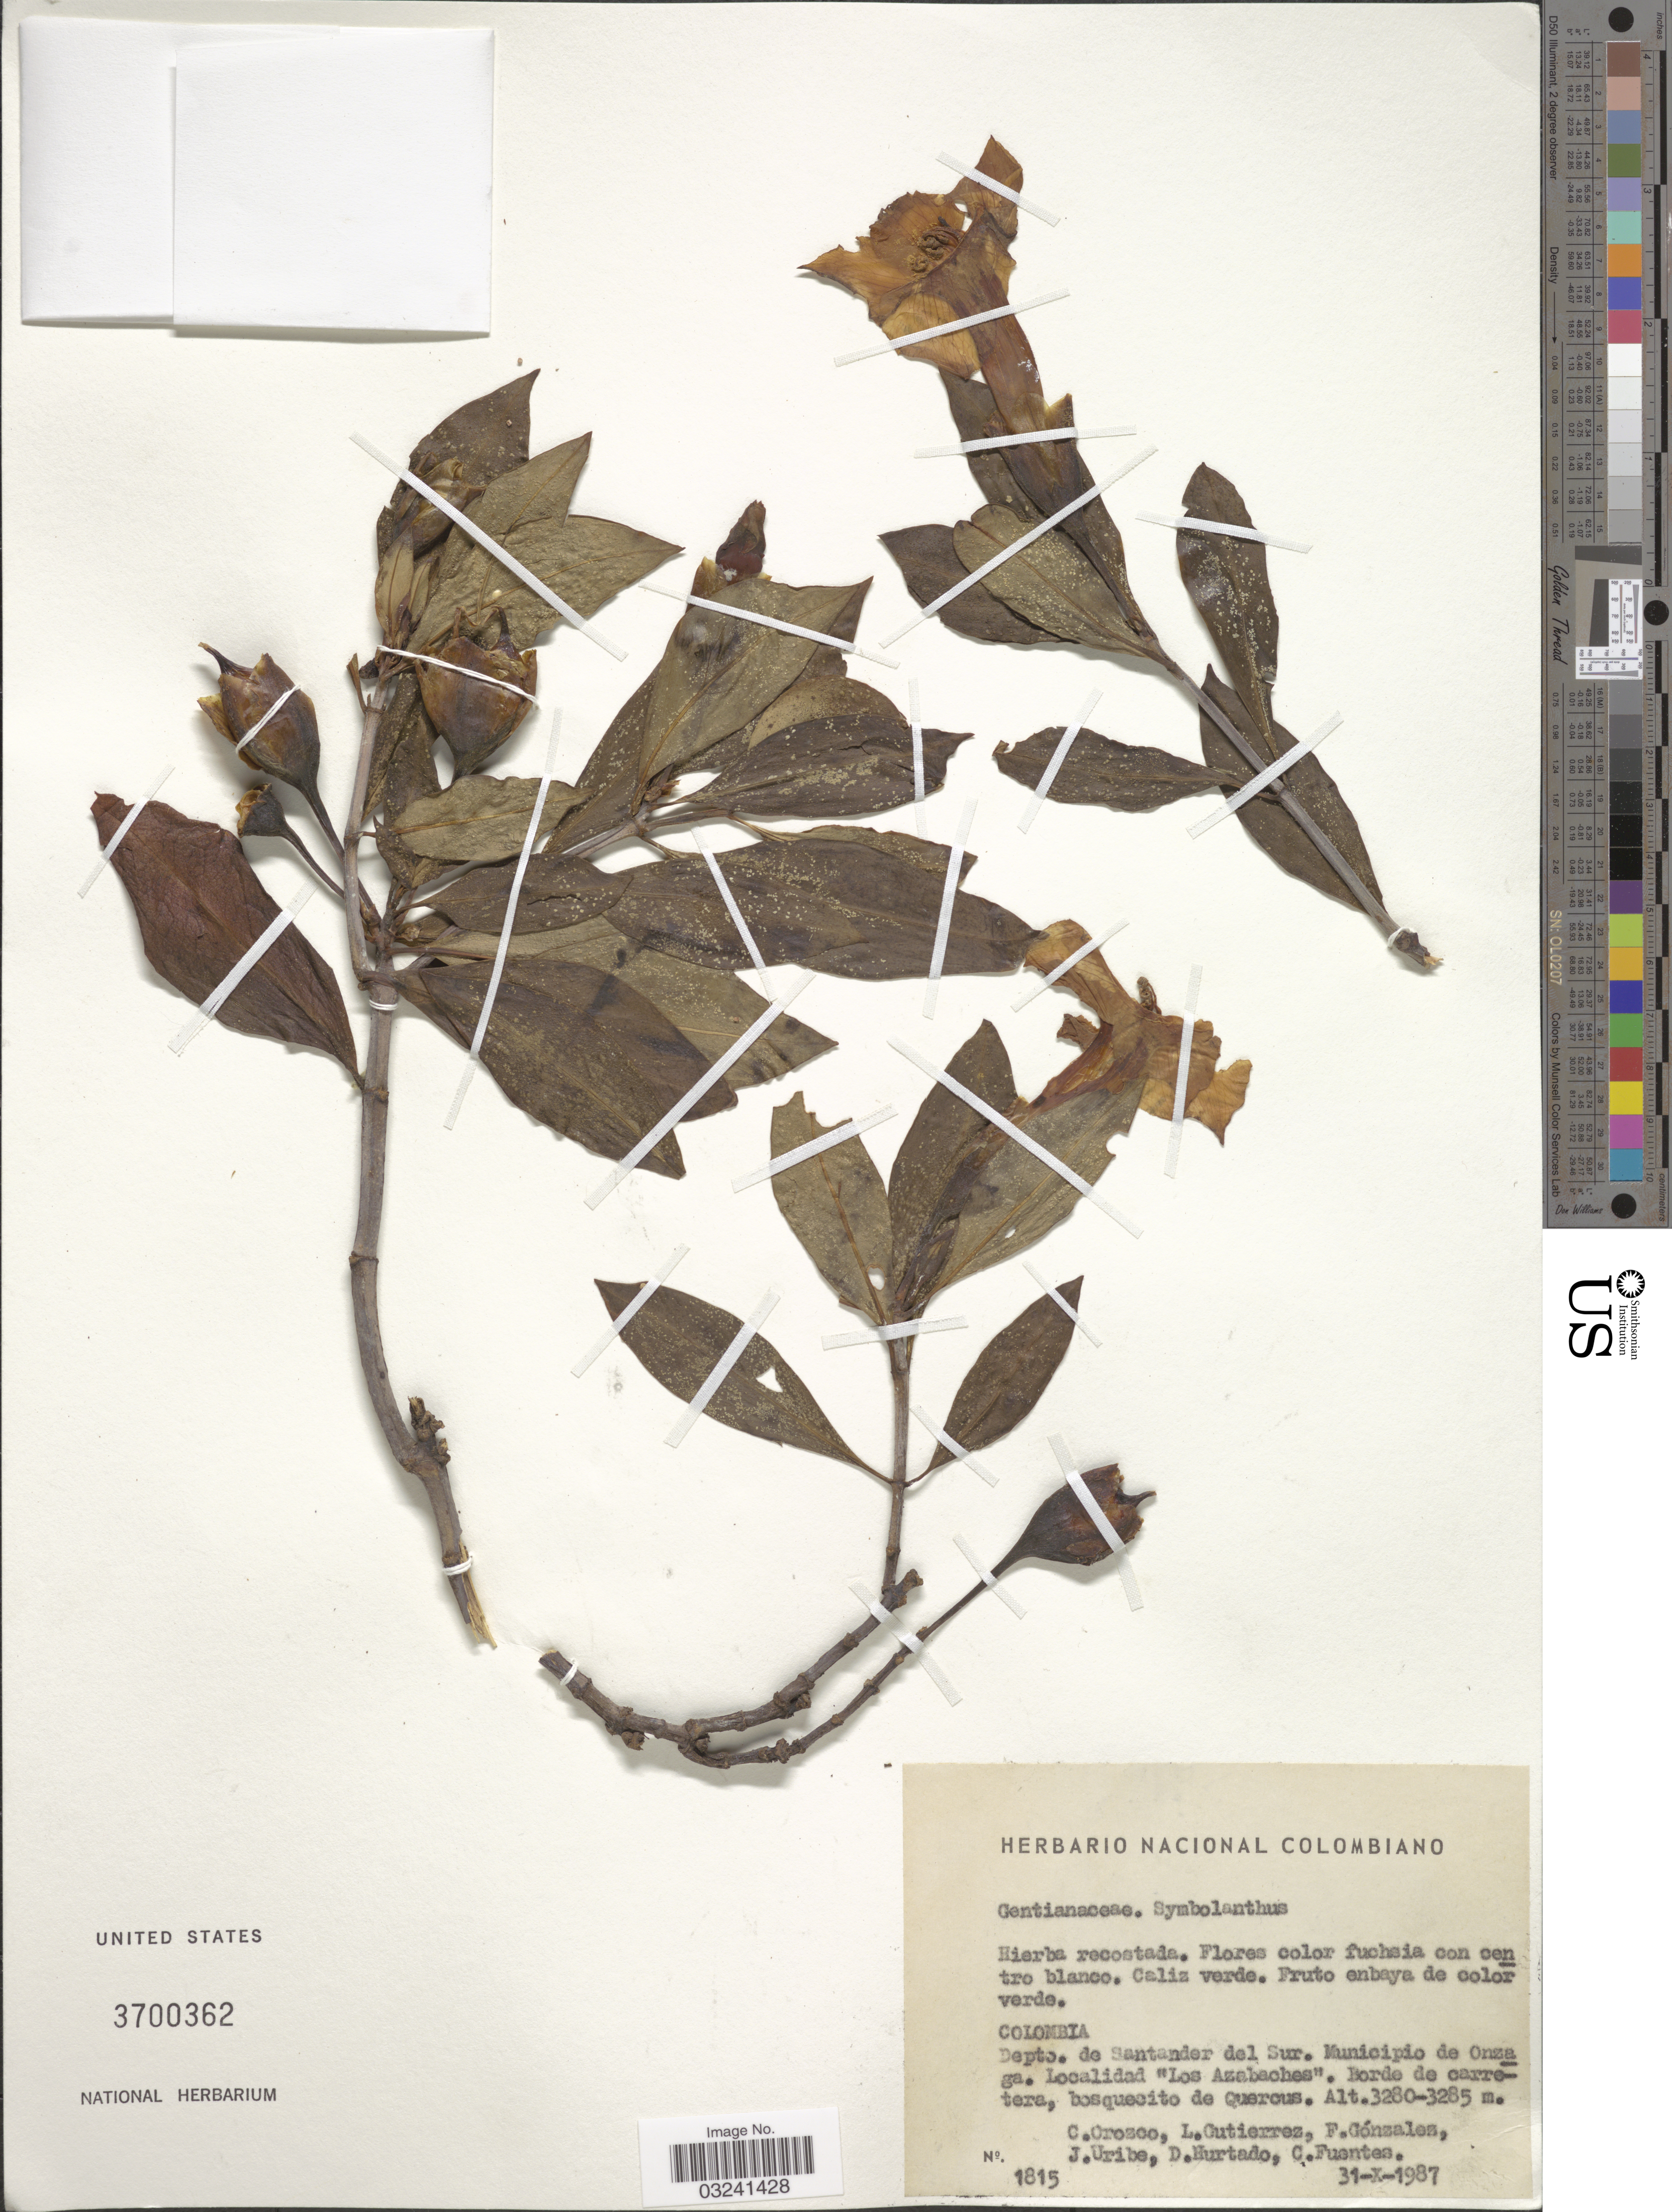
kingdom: Plantae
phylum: Tracheophyta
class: Magnoliopsida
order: Gentianales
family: Gentianaceae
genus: Symbolanthus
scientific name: Symbolanthus sp.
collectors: C. Orozco, L. Gutiérrez, F. Gonzalez, J. Uribe & et al.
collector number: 1815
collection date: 1987-10-31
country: Colombia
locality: Depto. de Santander del Sur. Municipio de Onzaga. Localidad "Los Azabaches". Borde de carretera.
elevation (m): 3280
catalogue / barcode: US 3700362